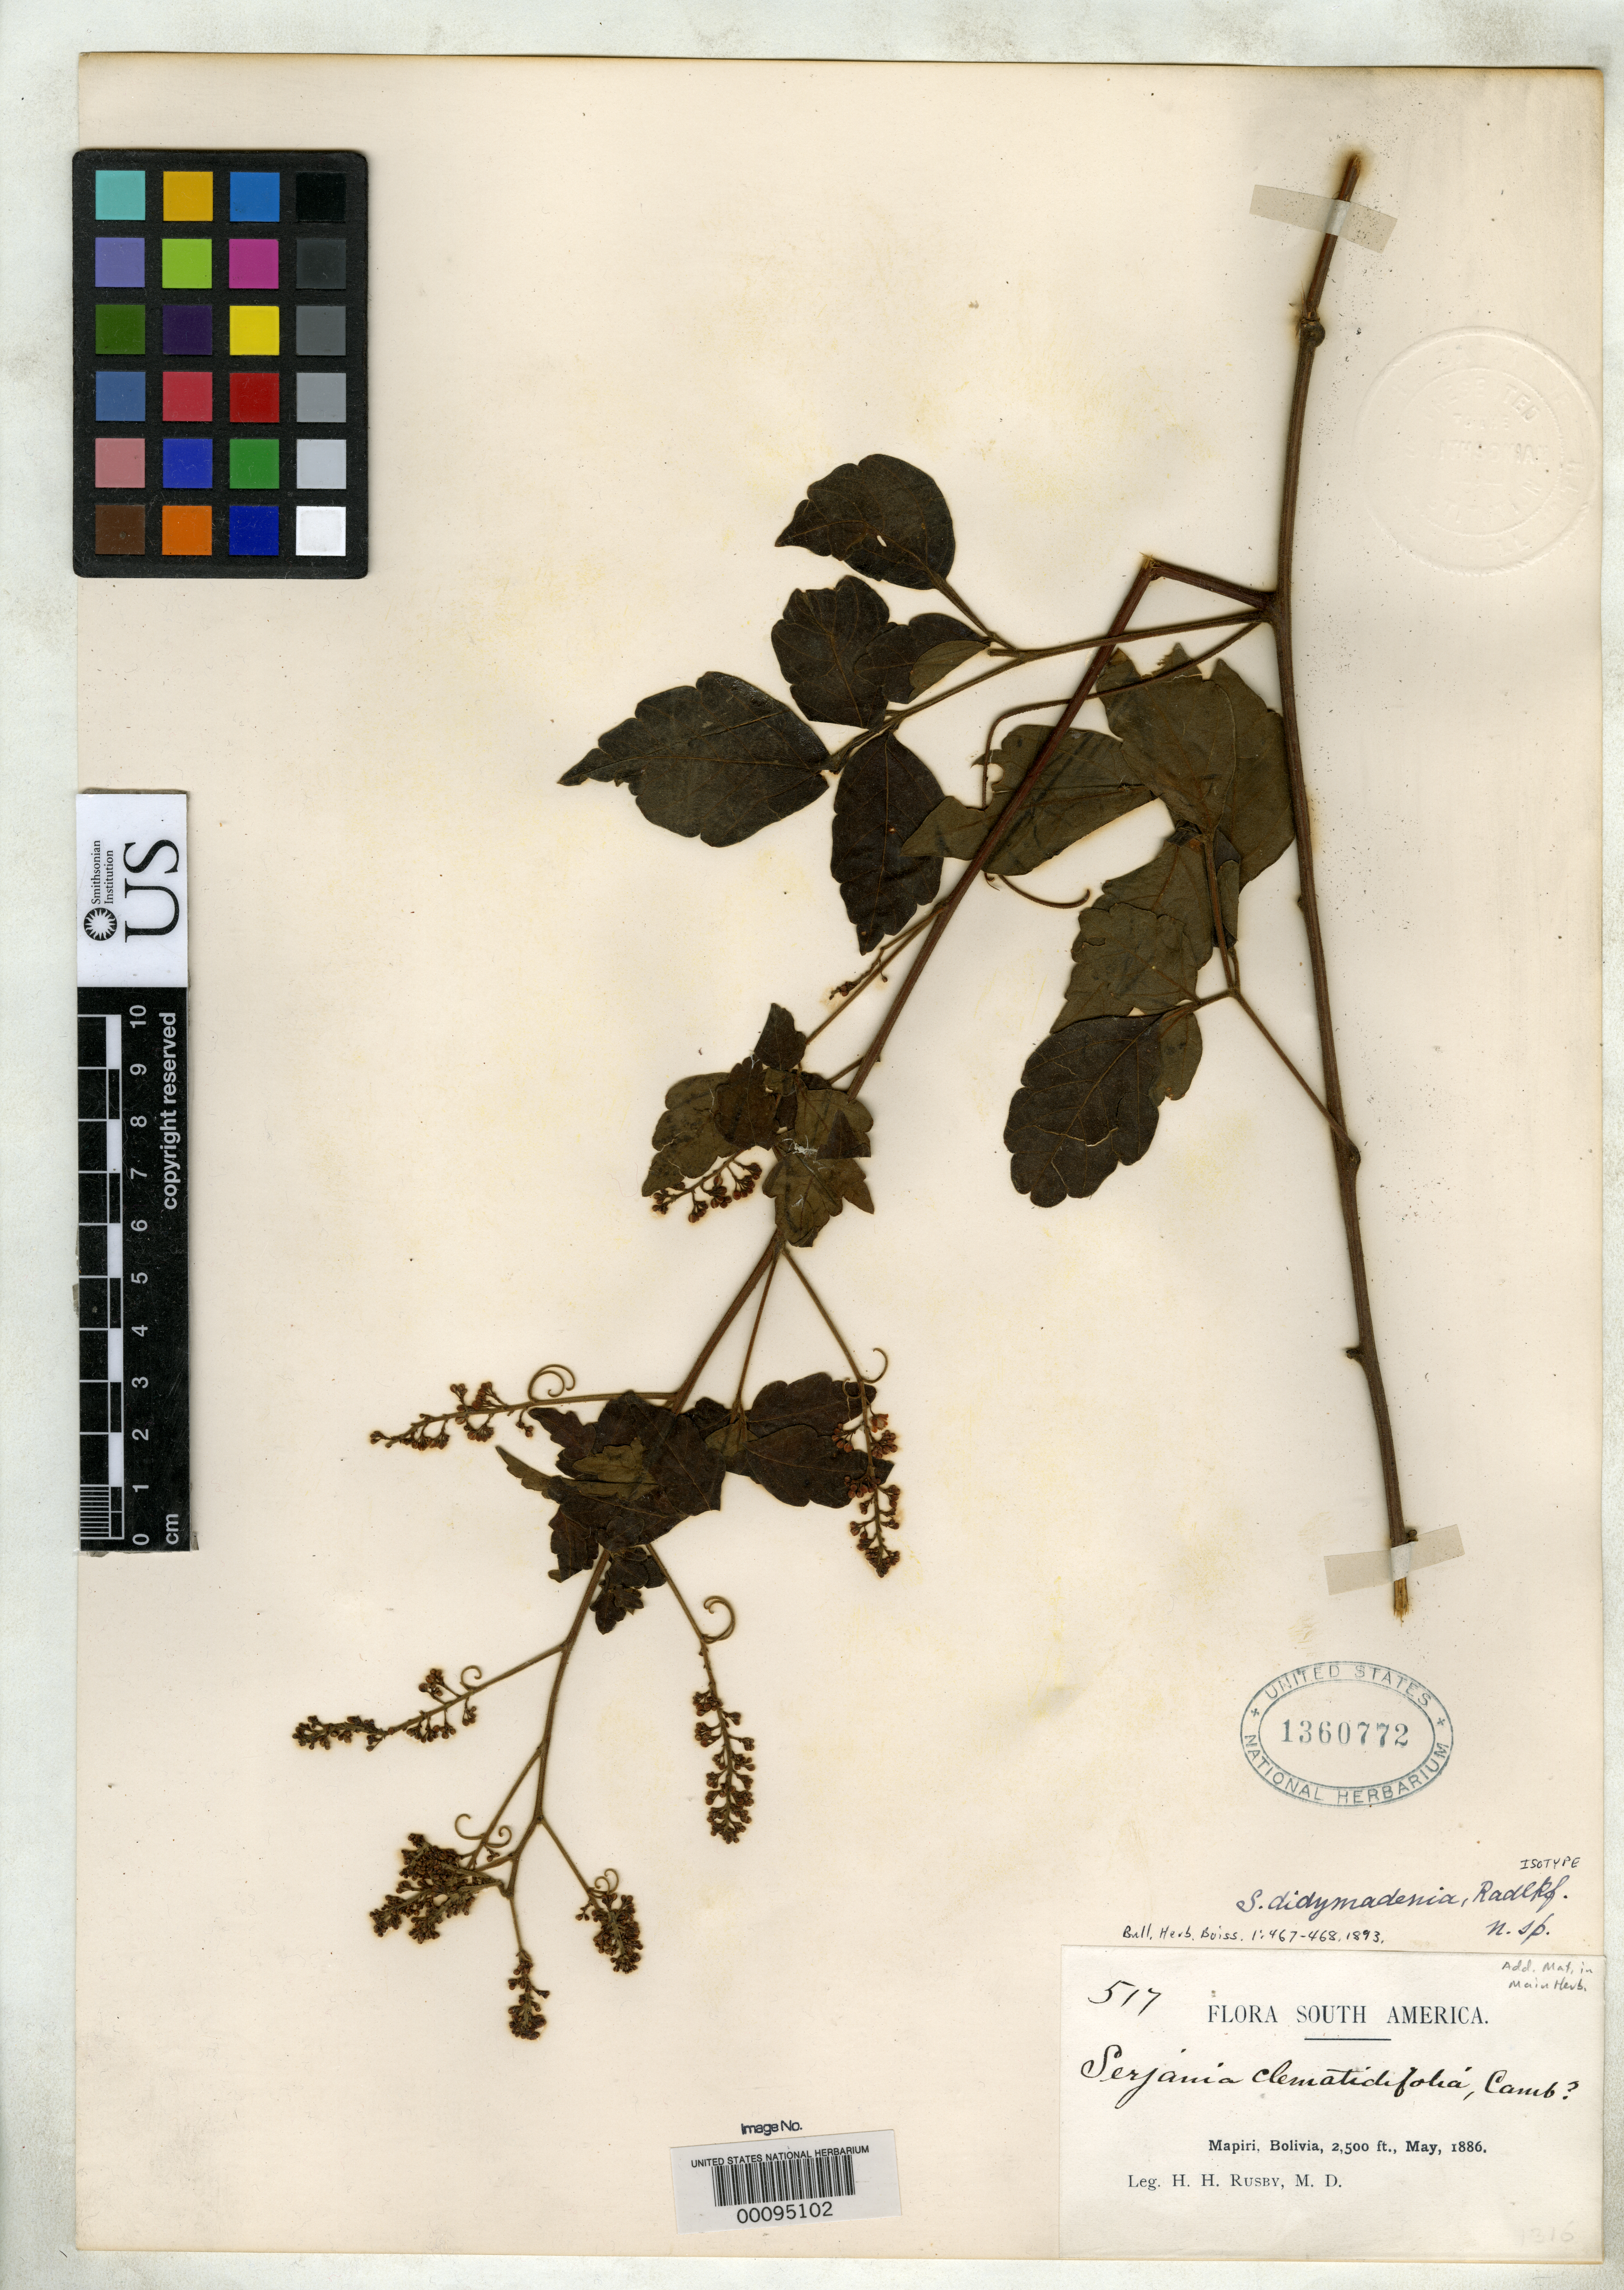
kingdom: Plantae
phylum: Tracheophyta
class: Magnoliopsida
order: Sapindales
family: Sapindaceae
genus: Serjania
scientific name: Serjania didymadenia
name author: Radlk.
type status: Isotype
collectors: H. H. Rusby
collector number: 517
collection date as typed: May 1886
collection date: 1886-05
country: Bolivia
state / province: La Páz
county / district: Larecaja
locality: Mapiri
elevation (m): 762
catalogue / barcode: US 1360772